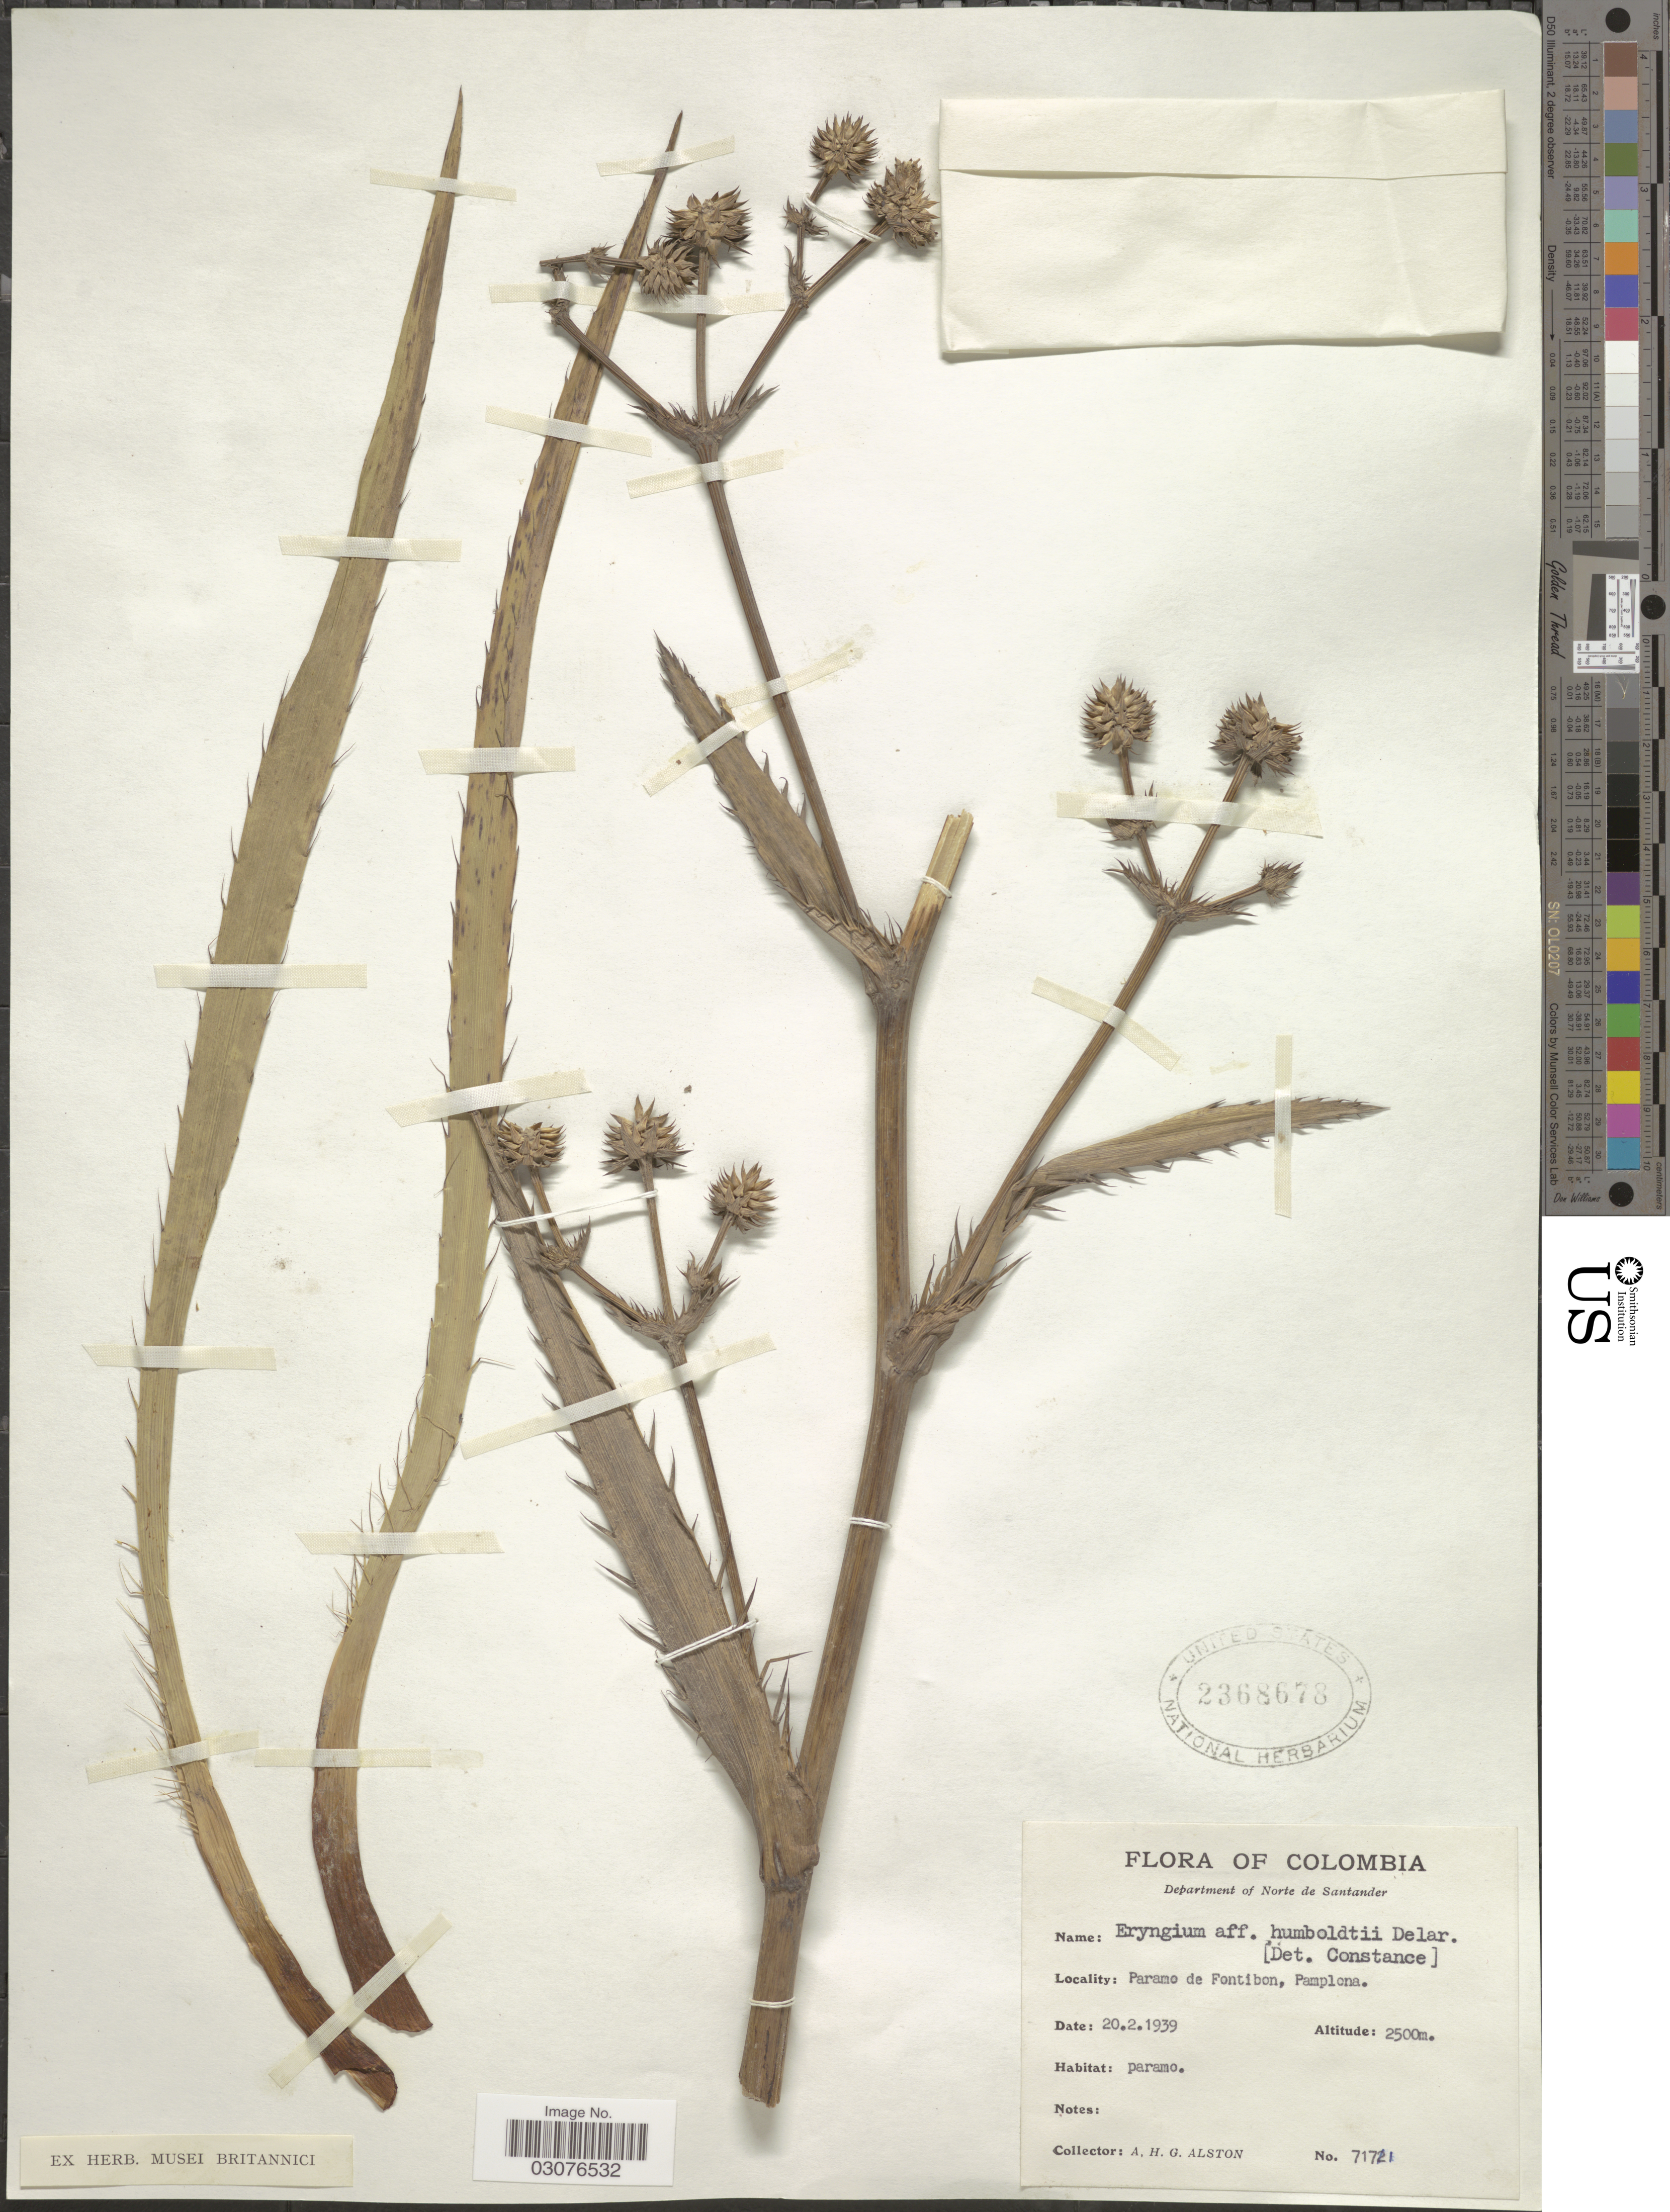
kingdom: Plantae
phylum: Tracheophyta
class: Magnoliopsida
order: Apiales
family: Apiaceae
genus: Eryngium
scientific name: Eryngium humboldtii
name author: F. Delaroche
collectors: A. H. Alston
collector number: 7171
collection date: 1939-02-20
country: Colombia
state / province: Norte de Santander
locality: Department of Norte de Santander. Paramo de Fontibon, Pamplona.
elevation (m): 2500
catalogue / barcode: US 2368678